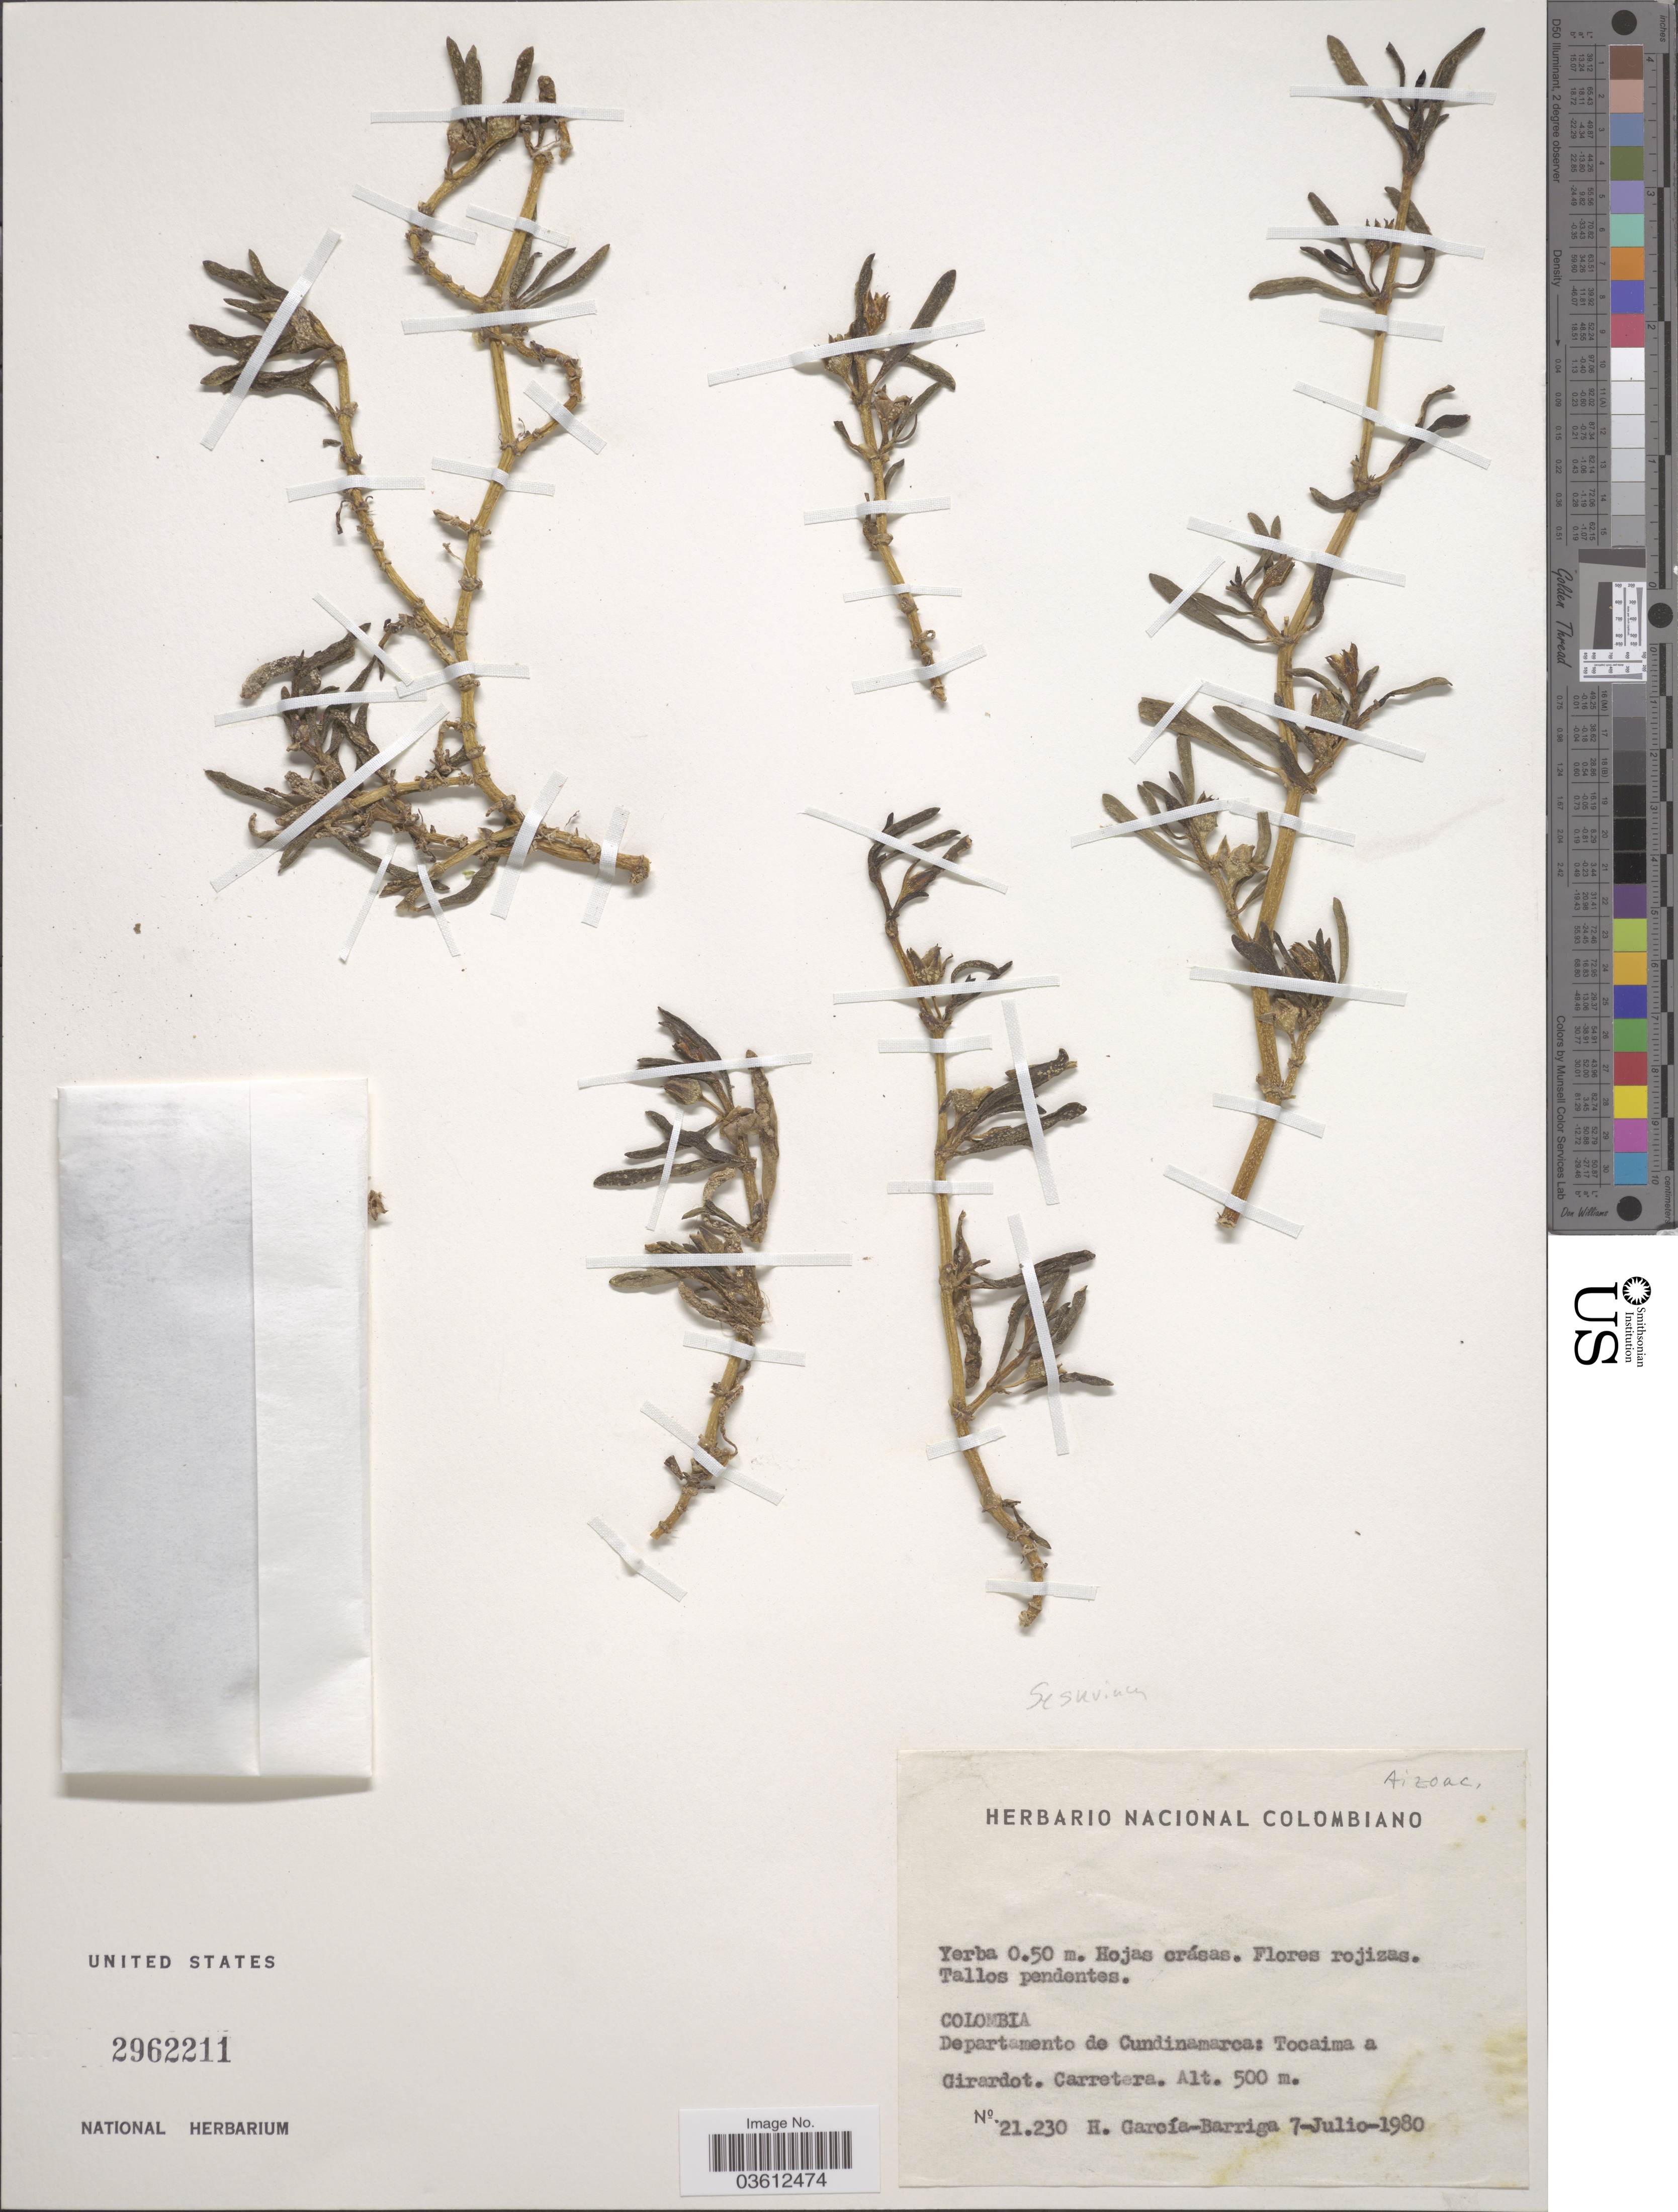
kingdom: Plantae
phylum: Tracheophyta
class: Magnoliopsida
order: Caryophyllales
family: Aizoaceae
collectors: H. García Barriga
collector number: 21230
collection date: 1980-07-07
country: Colombia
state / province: Cundinamarca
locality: Departamento de Cundinamarca: Tocaima a Girardot. Carretera.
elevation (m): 500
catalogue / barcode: US 2962211